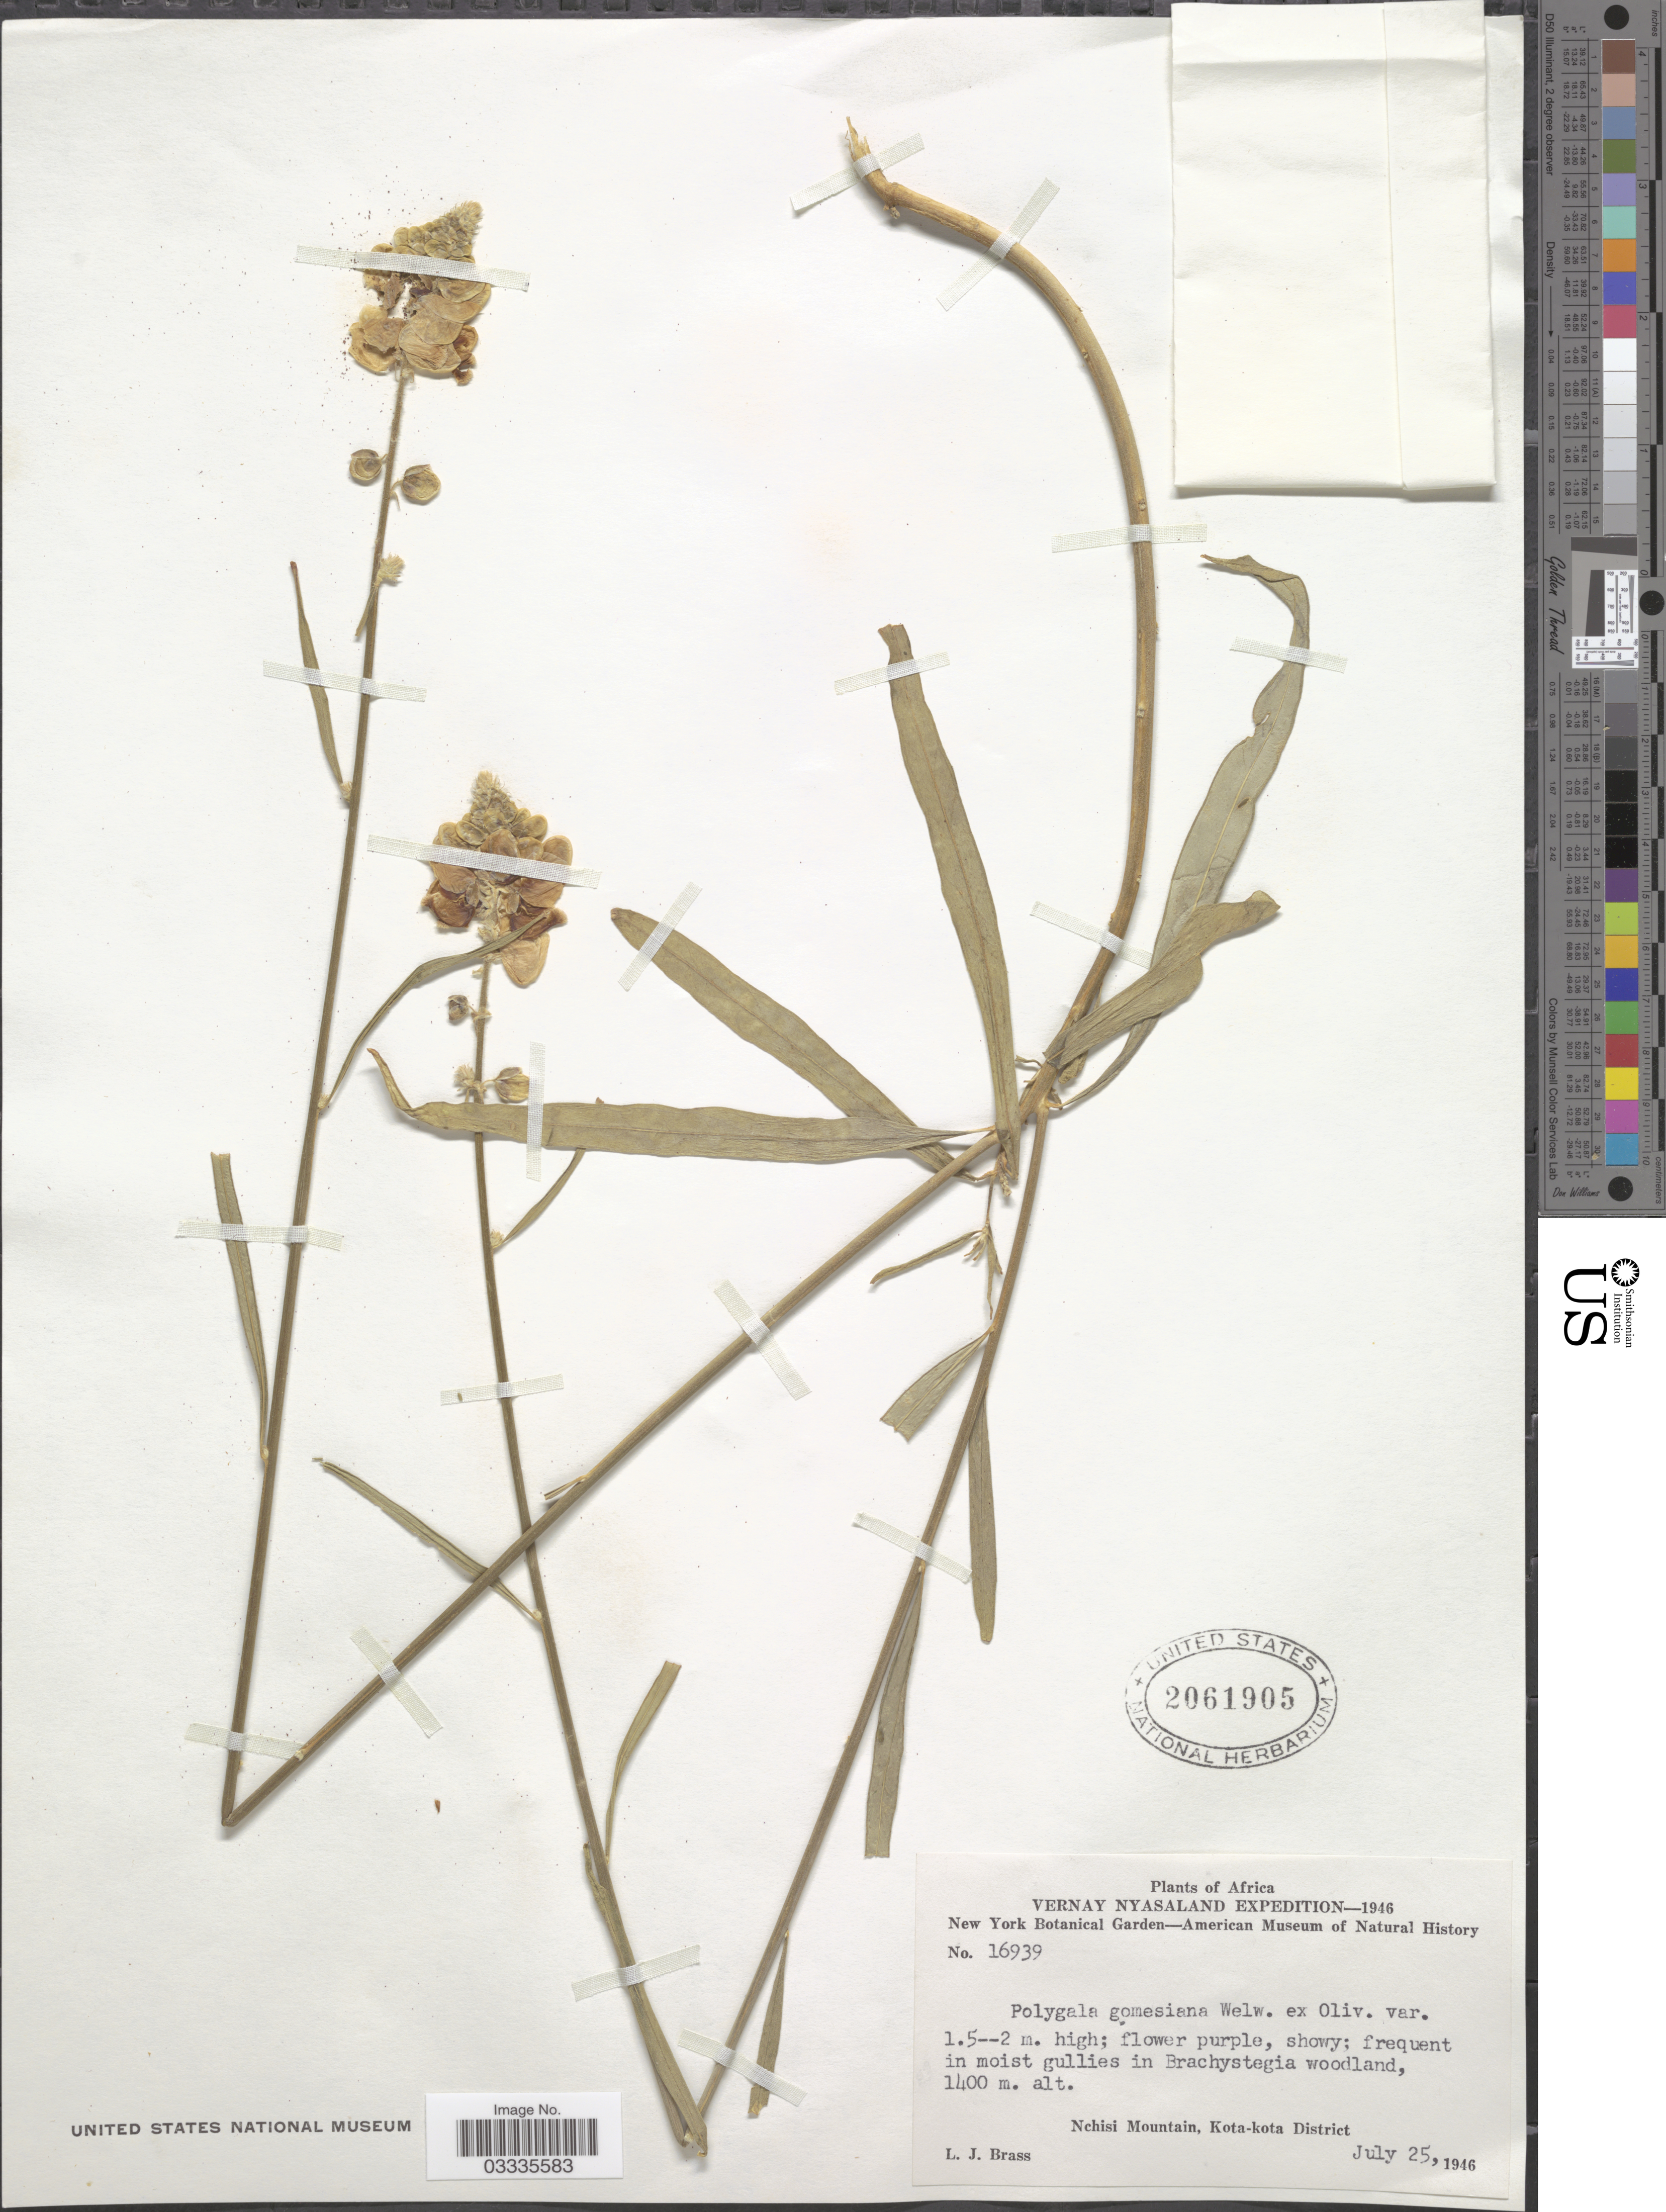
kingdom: Plantae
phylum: Tracheophyta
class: Magnoliopsida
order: Fabales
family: Polygalaceae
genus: Polygala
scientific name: Polygala gomesiana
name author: Welw. ex Oliv.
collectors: L. J. Brass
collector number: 16939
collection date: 1946-07-25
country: Malawi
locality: Vernay Nyasaland. Nchisi Mountain, Kota-kota District.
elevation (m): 1400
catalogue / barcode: US 2061905